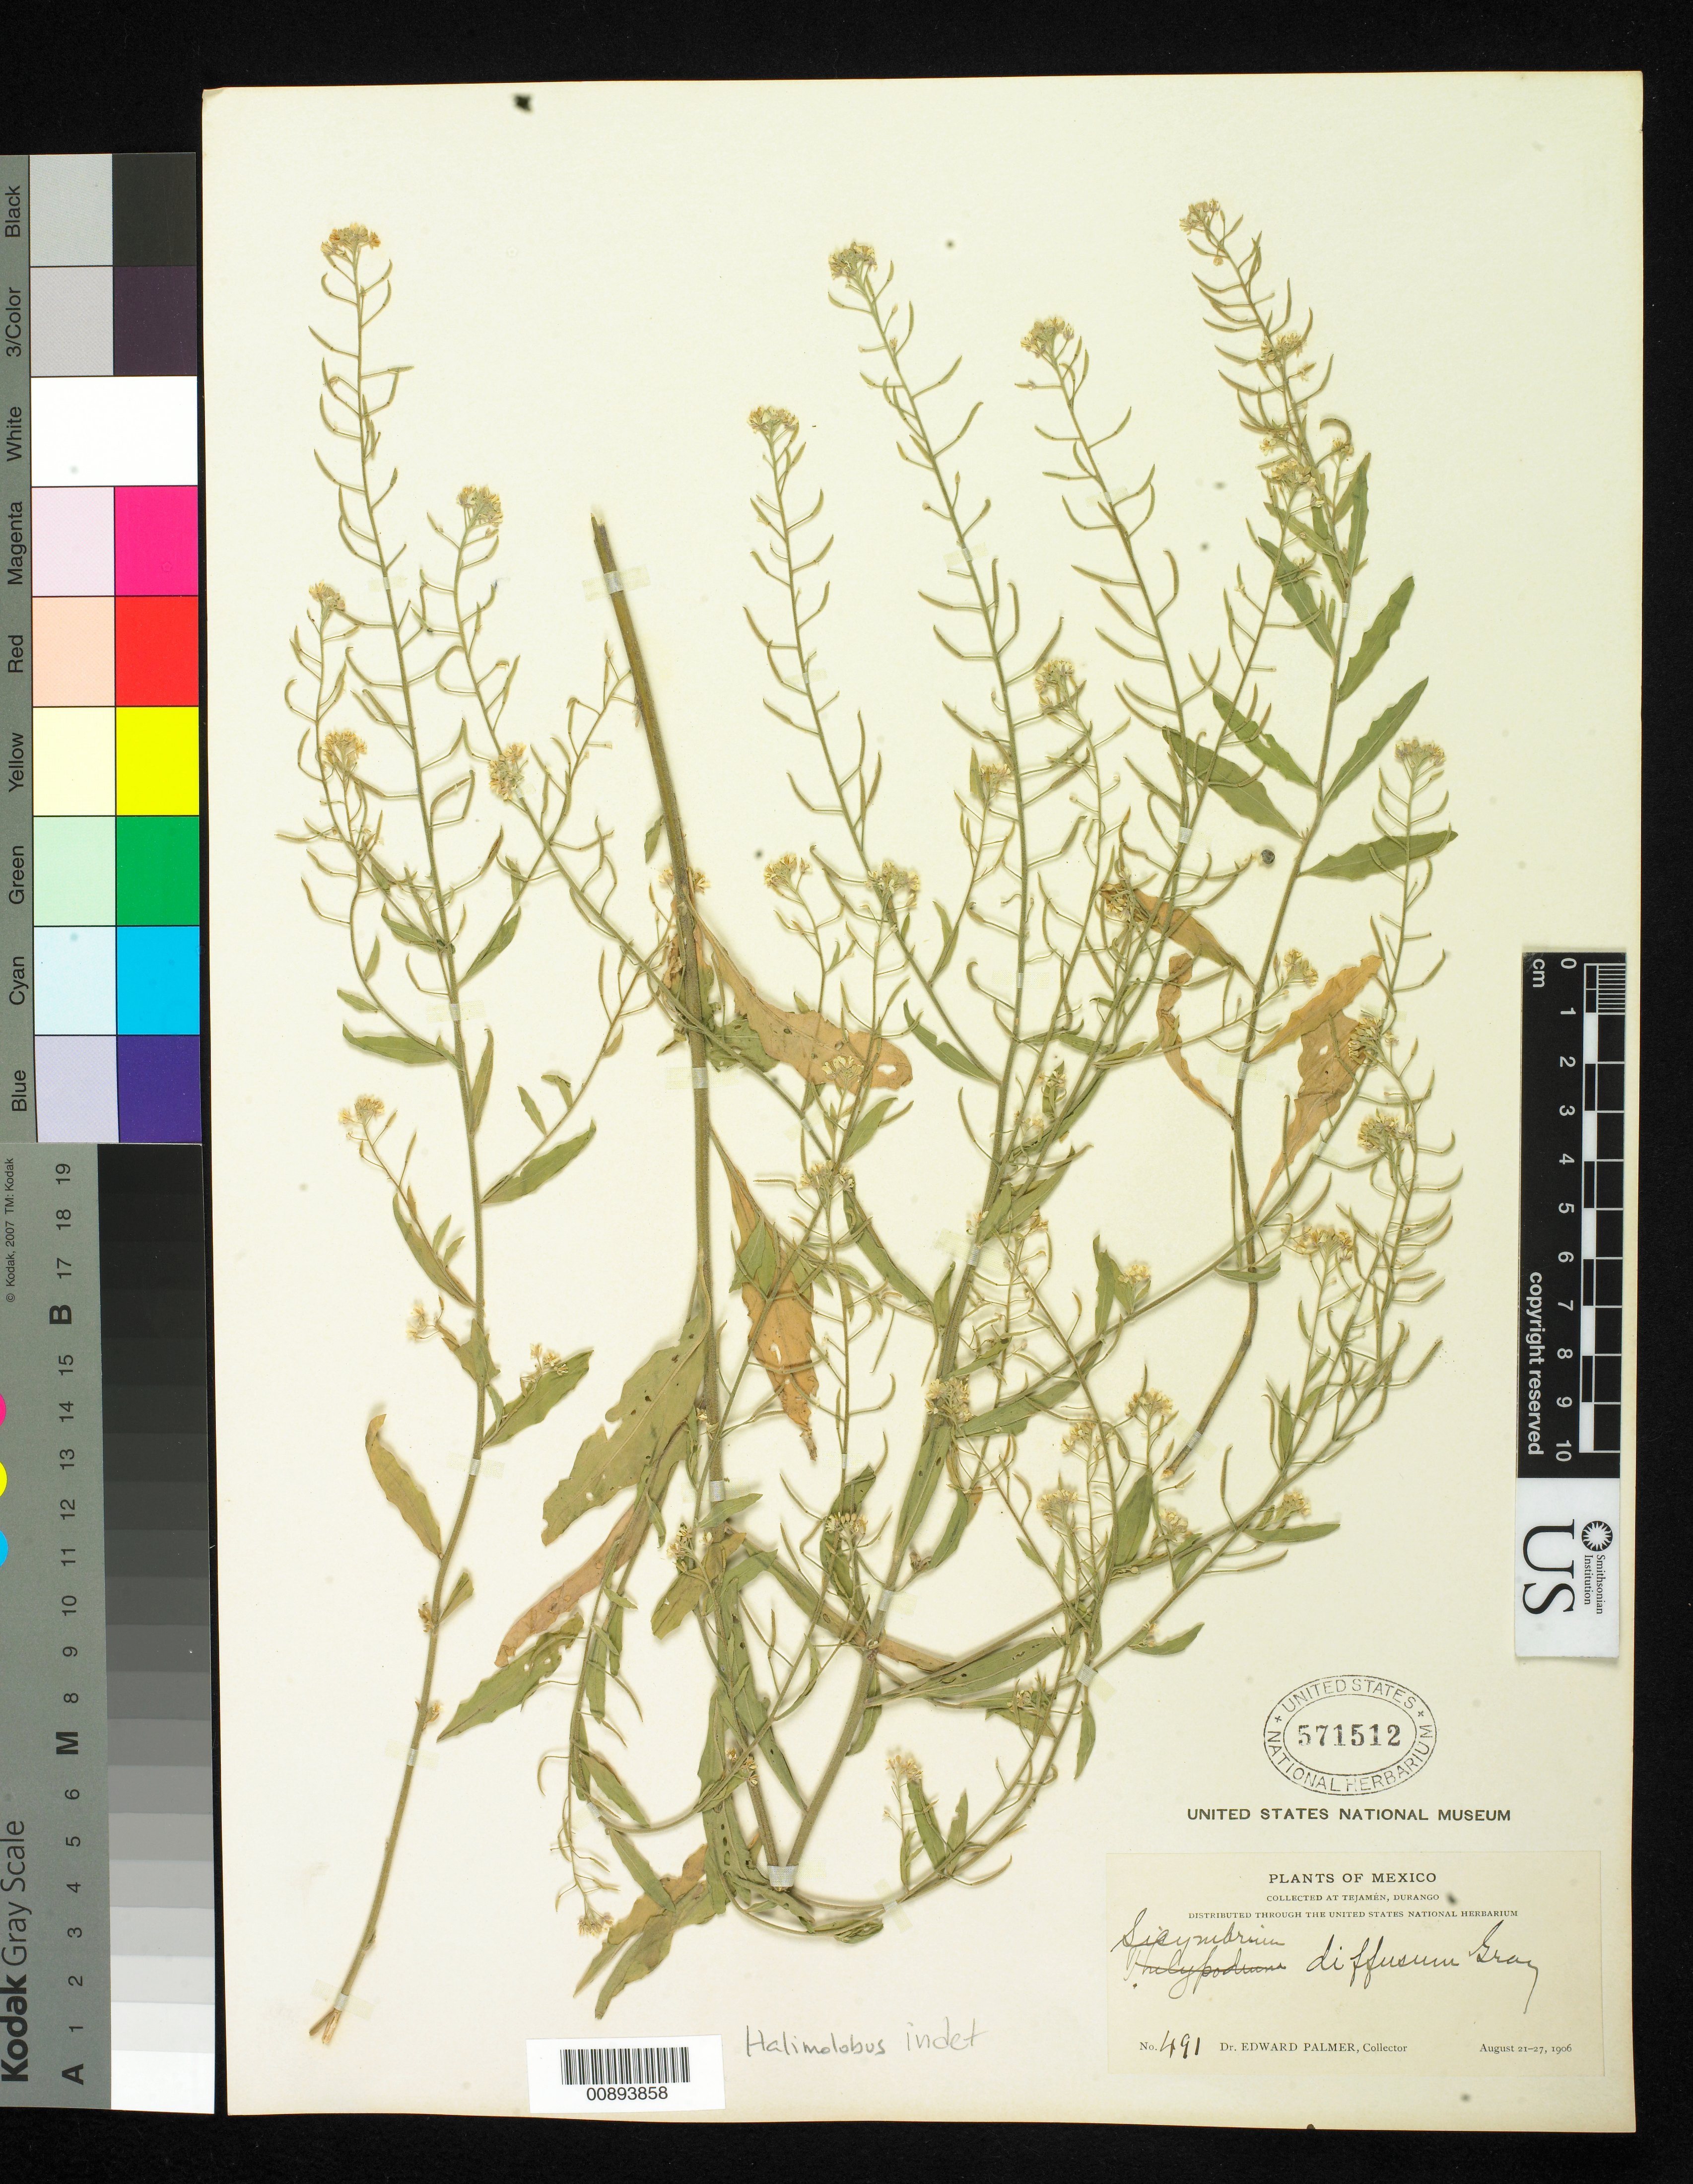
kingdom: Plantae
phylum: Tracheophyta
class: Magnoliopsida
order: Brassicales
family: Brassicaceae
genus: Halimolobos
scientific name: Halimolobos sp.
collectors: E. Palmer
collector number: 491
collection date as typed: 21 Aug 1906 to 27 Aug 1906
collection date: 1906-08-21/1906-08-27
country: Mexico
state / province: Durango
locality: Tejamén, Durango.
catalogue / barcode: US 571512